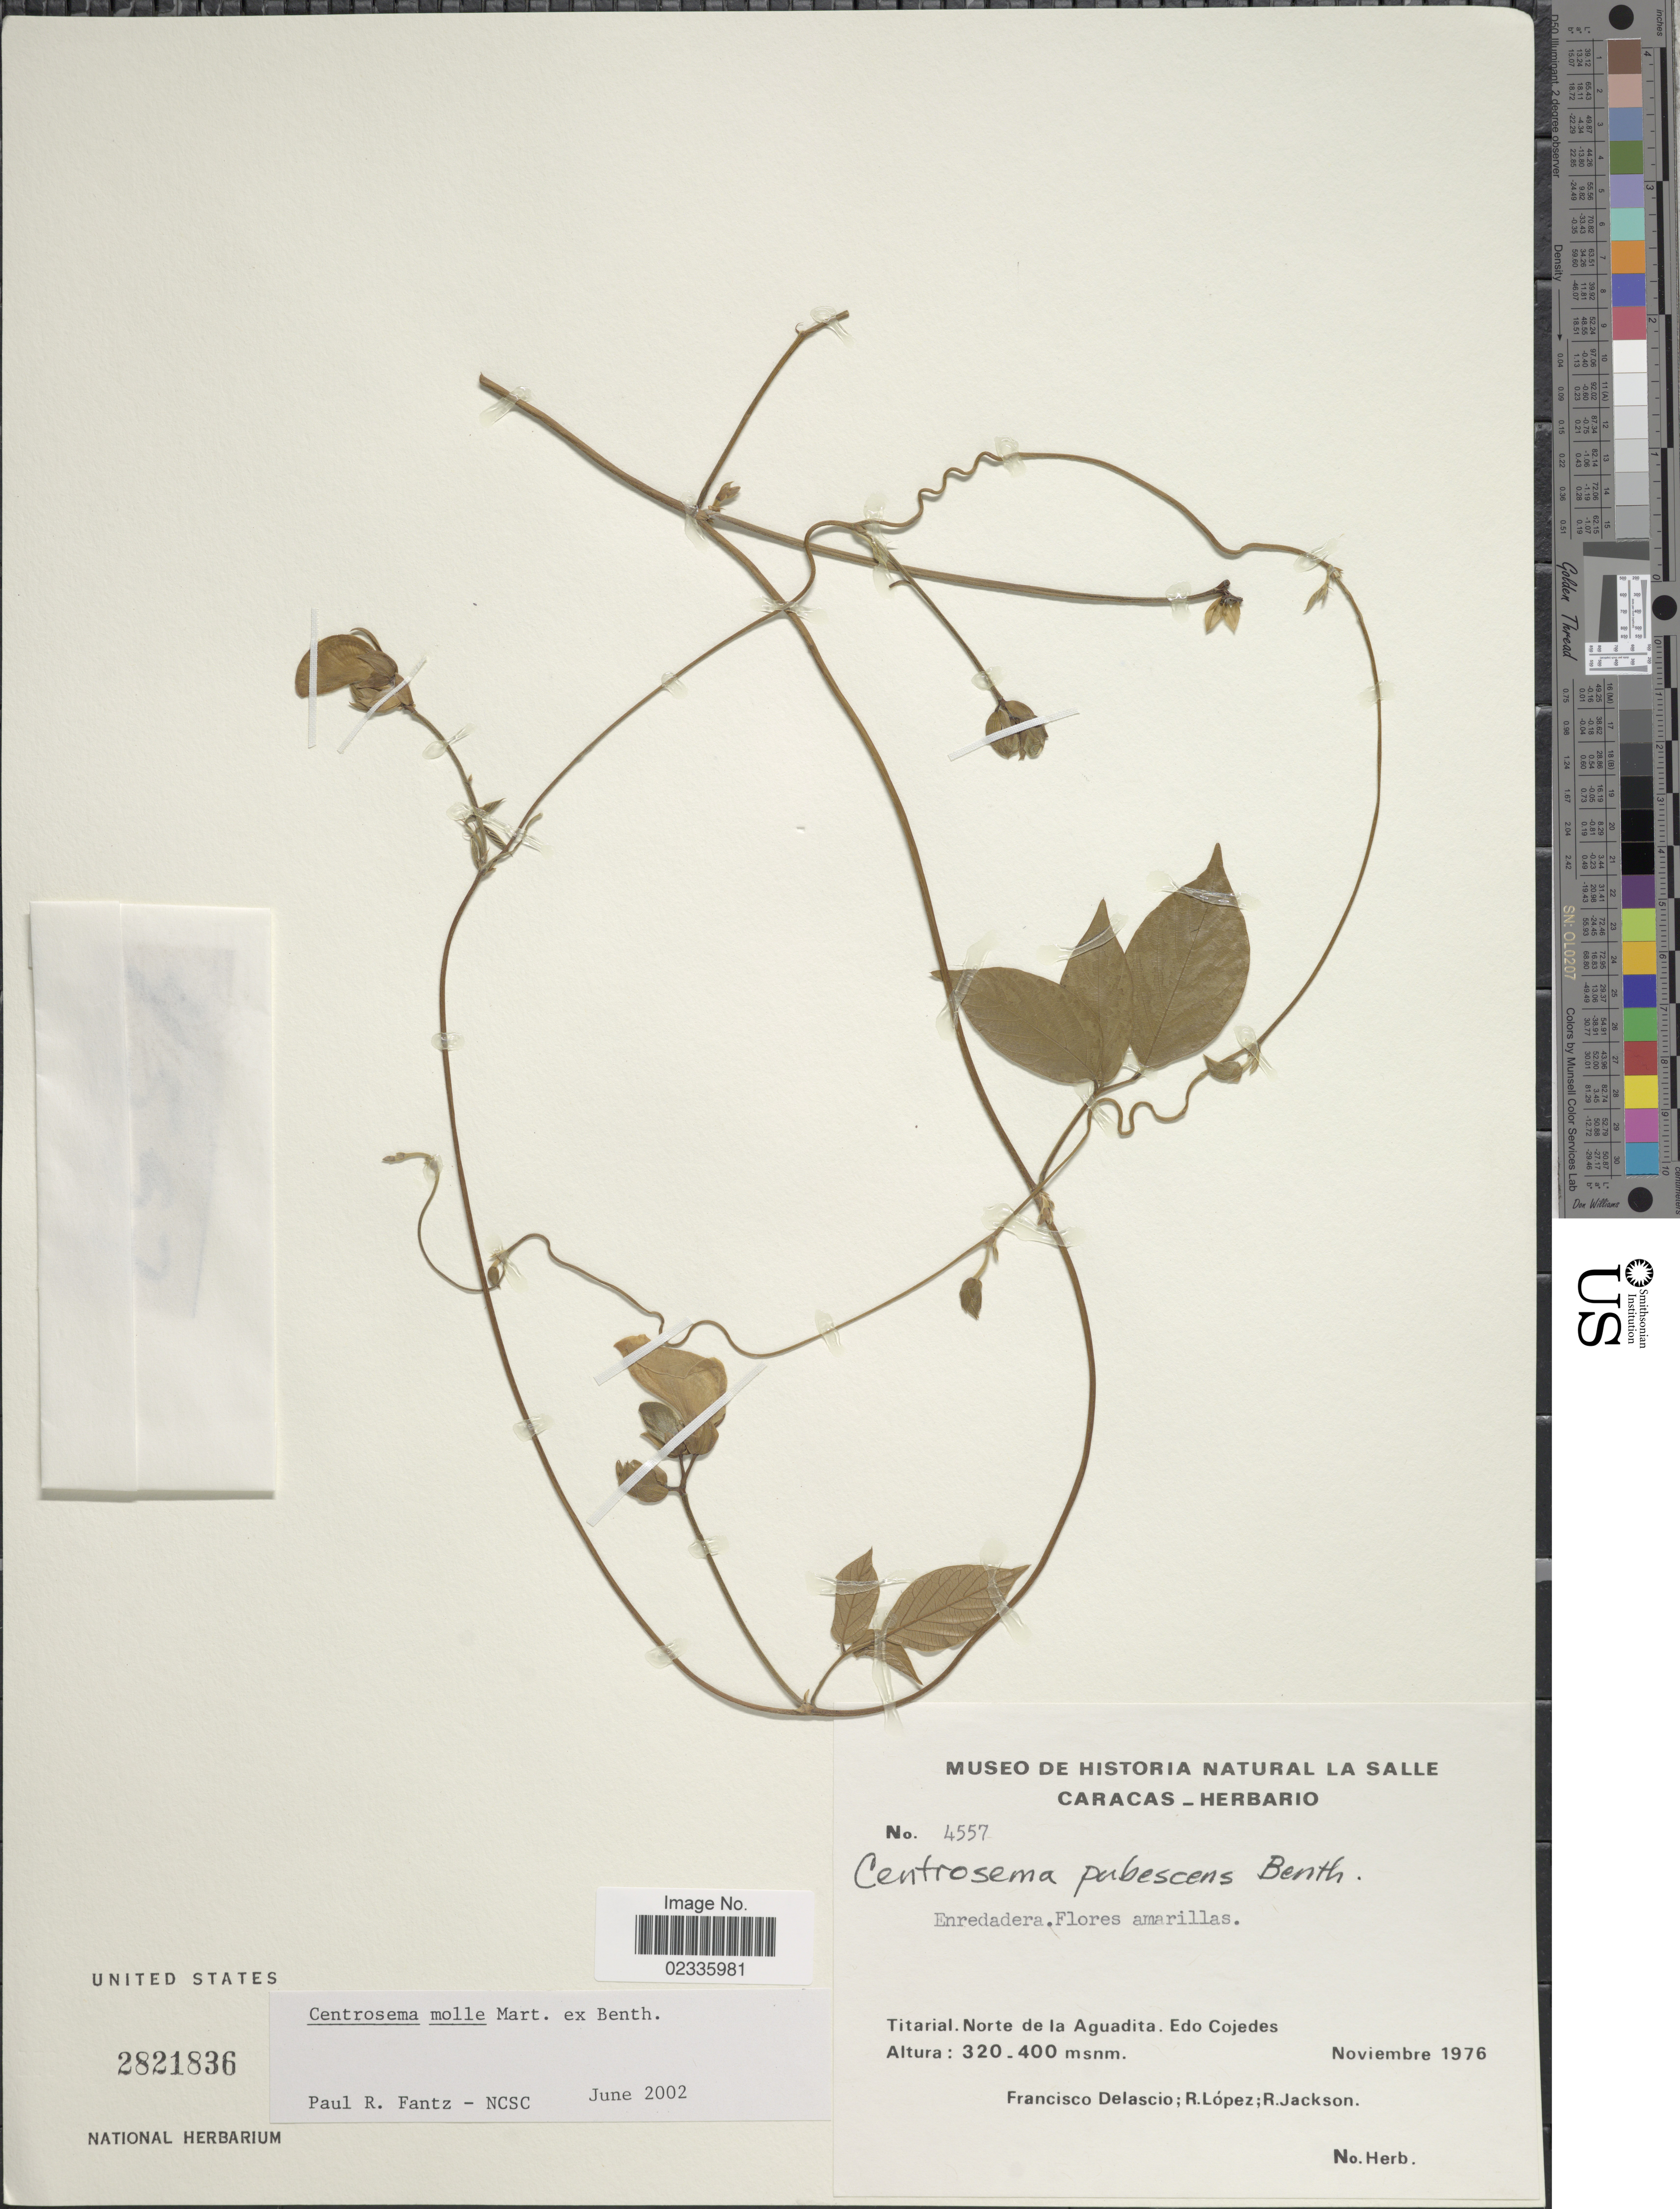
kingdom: Plantae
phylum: Tracheophyta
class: Magnoliopsida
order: Fabales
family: Fabaceae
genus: Centrosema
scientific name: Centrosema molle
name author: Mart. ex Benth.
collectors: F. Delascio, R. Lopez & R. Jackson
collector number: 4557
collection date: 1976-11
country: Venezuela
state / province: Cojedes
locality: Titarial. Norte de la Aguadita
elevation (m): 320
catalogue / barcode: US 2821836